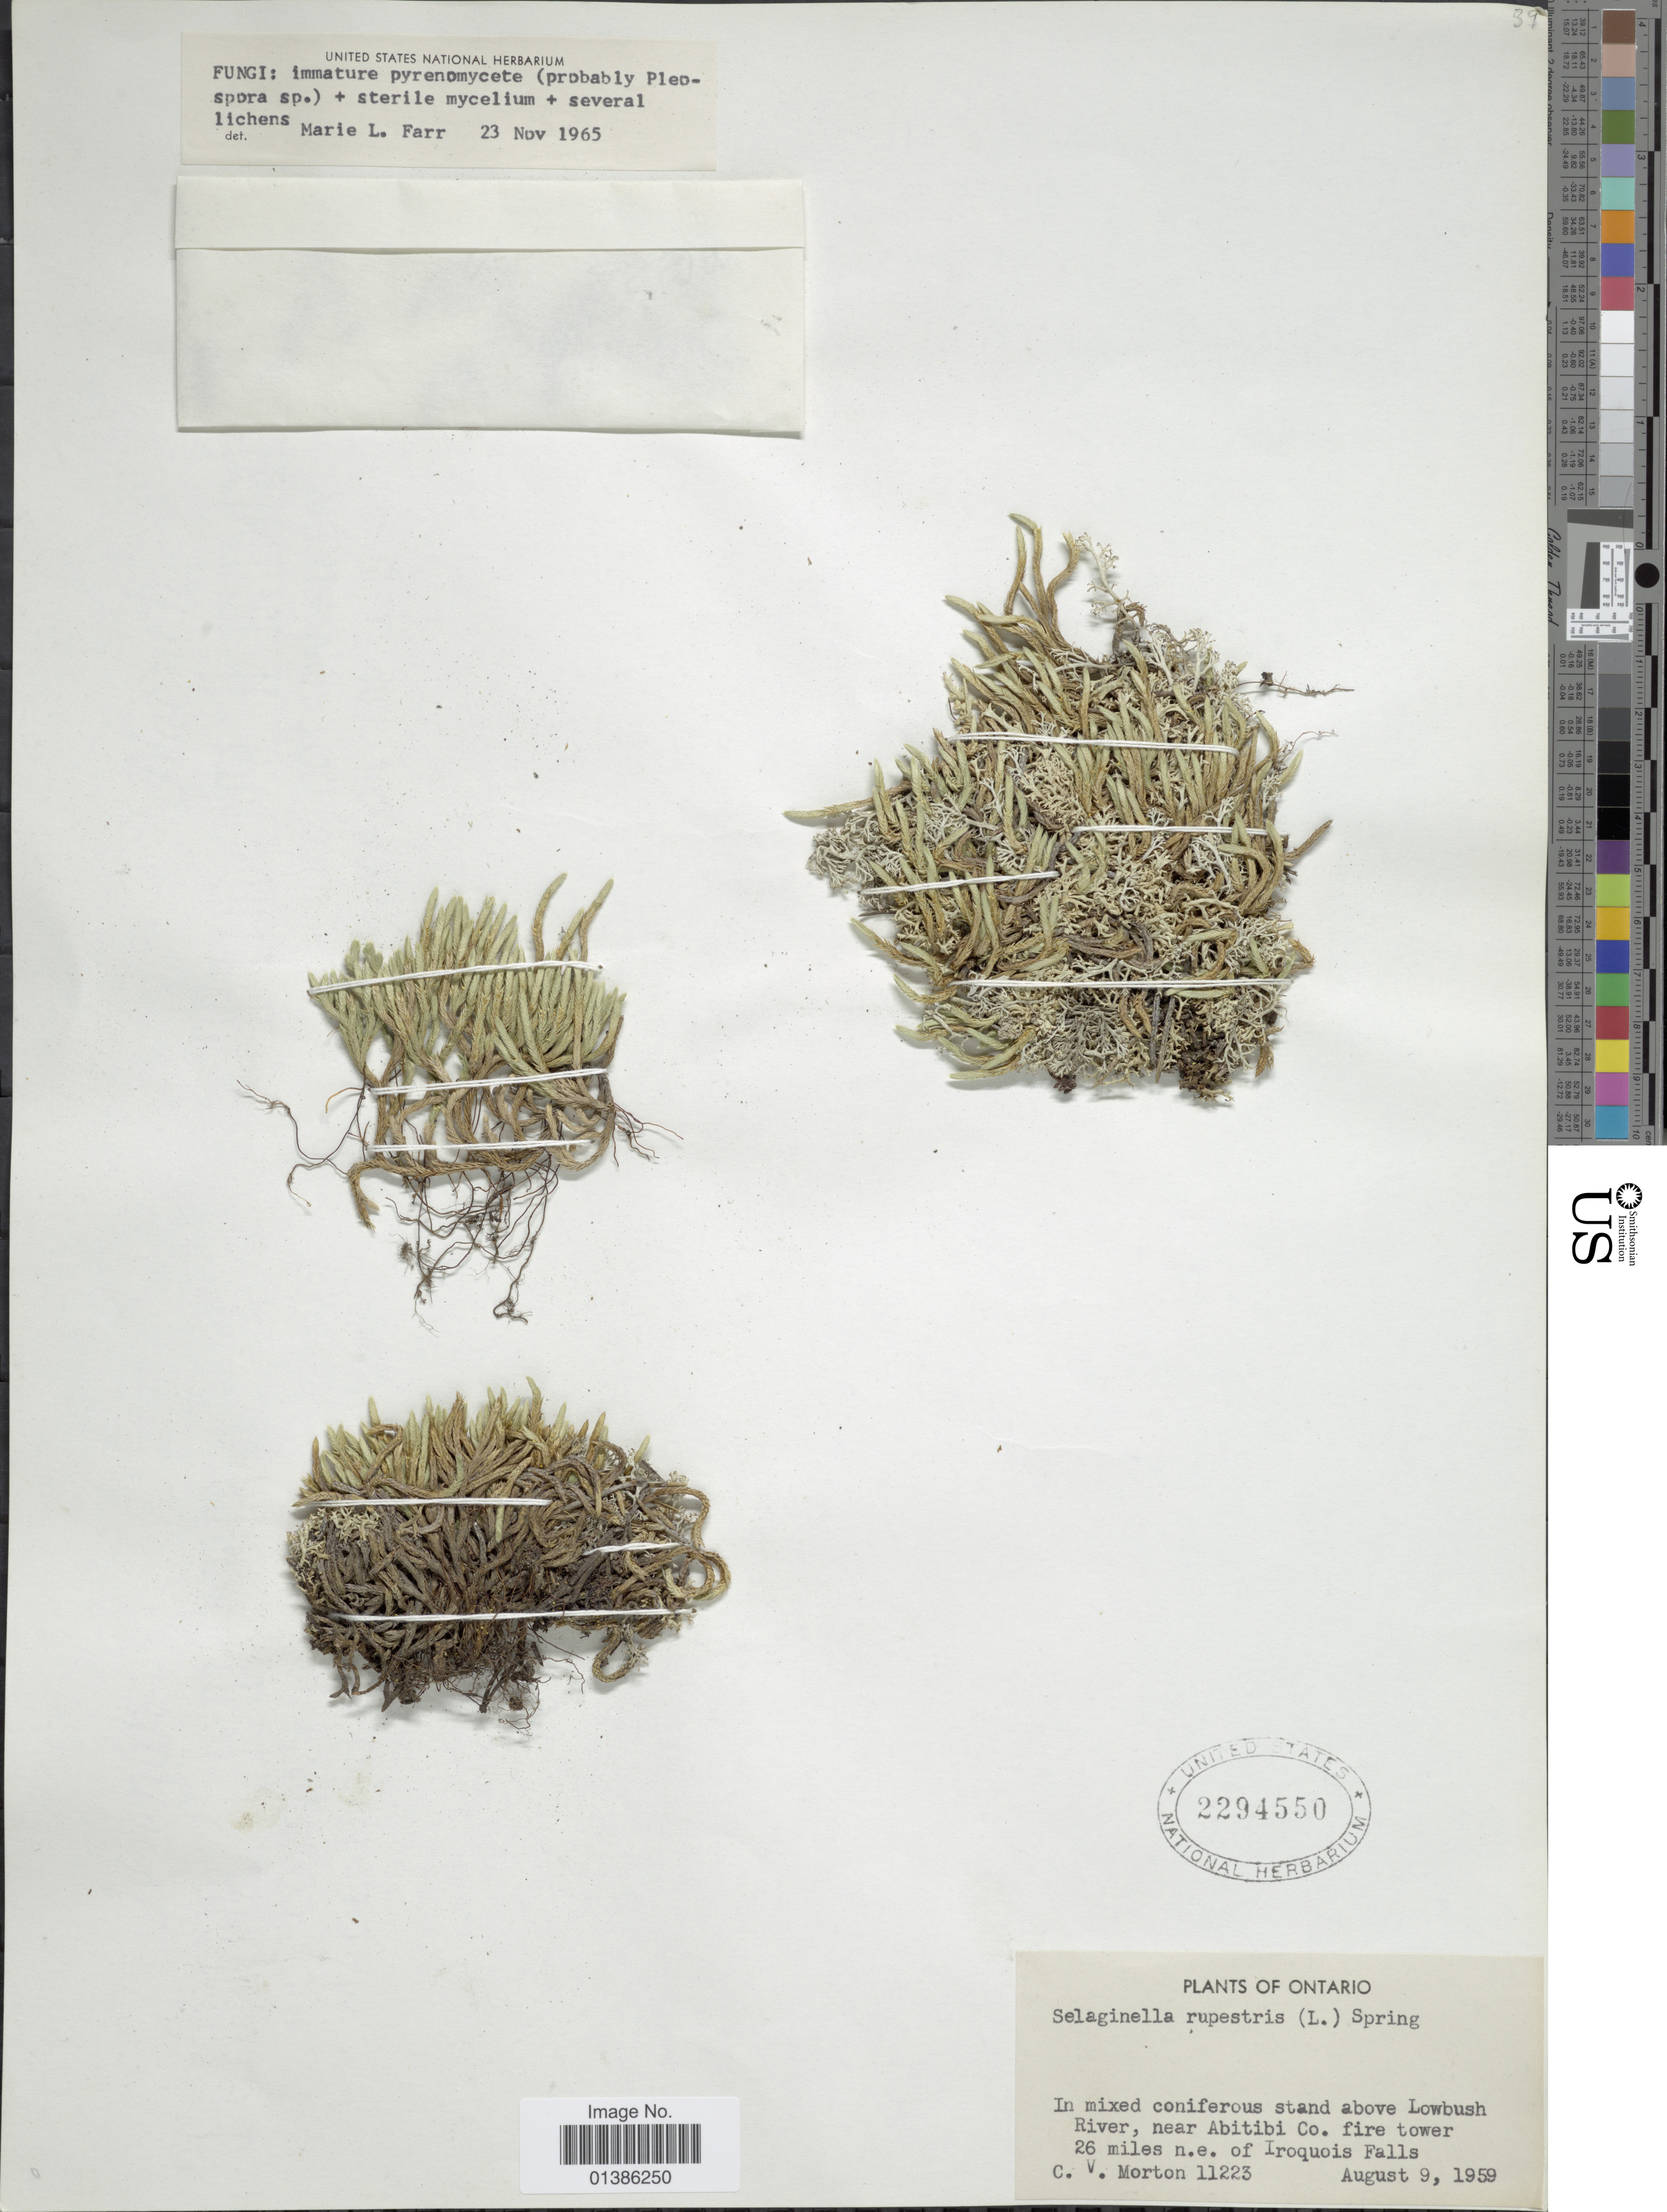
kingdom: Plantae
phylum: Tracheophyta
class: Lycopodiopsida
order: Selaginellales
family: Selaginellaceae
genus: Selaginella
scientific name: Selaginella rupestris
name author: (L.) Spring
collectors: C. V. Morton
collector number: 11223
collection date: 1959-08-09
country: Canada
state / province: Ontario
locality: In mixed coniferous stand above Lowbush River, near Abitibi Co. fire tower 26 miles n.e. of Iroquois Falls.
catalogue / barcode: US 2294550